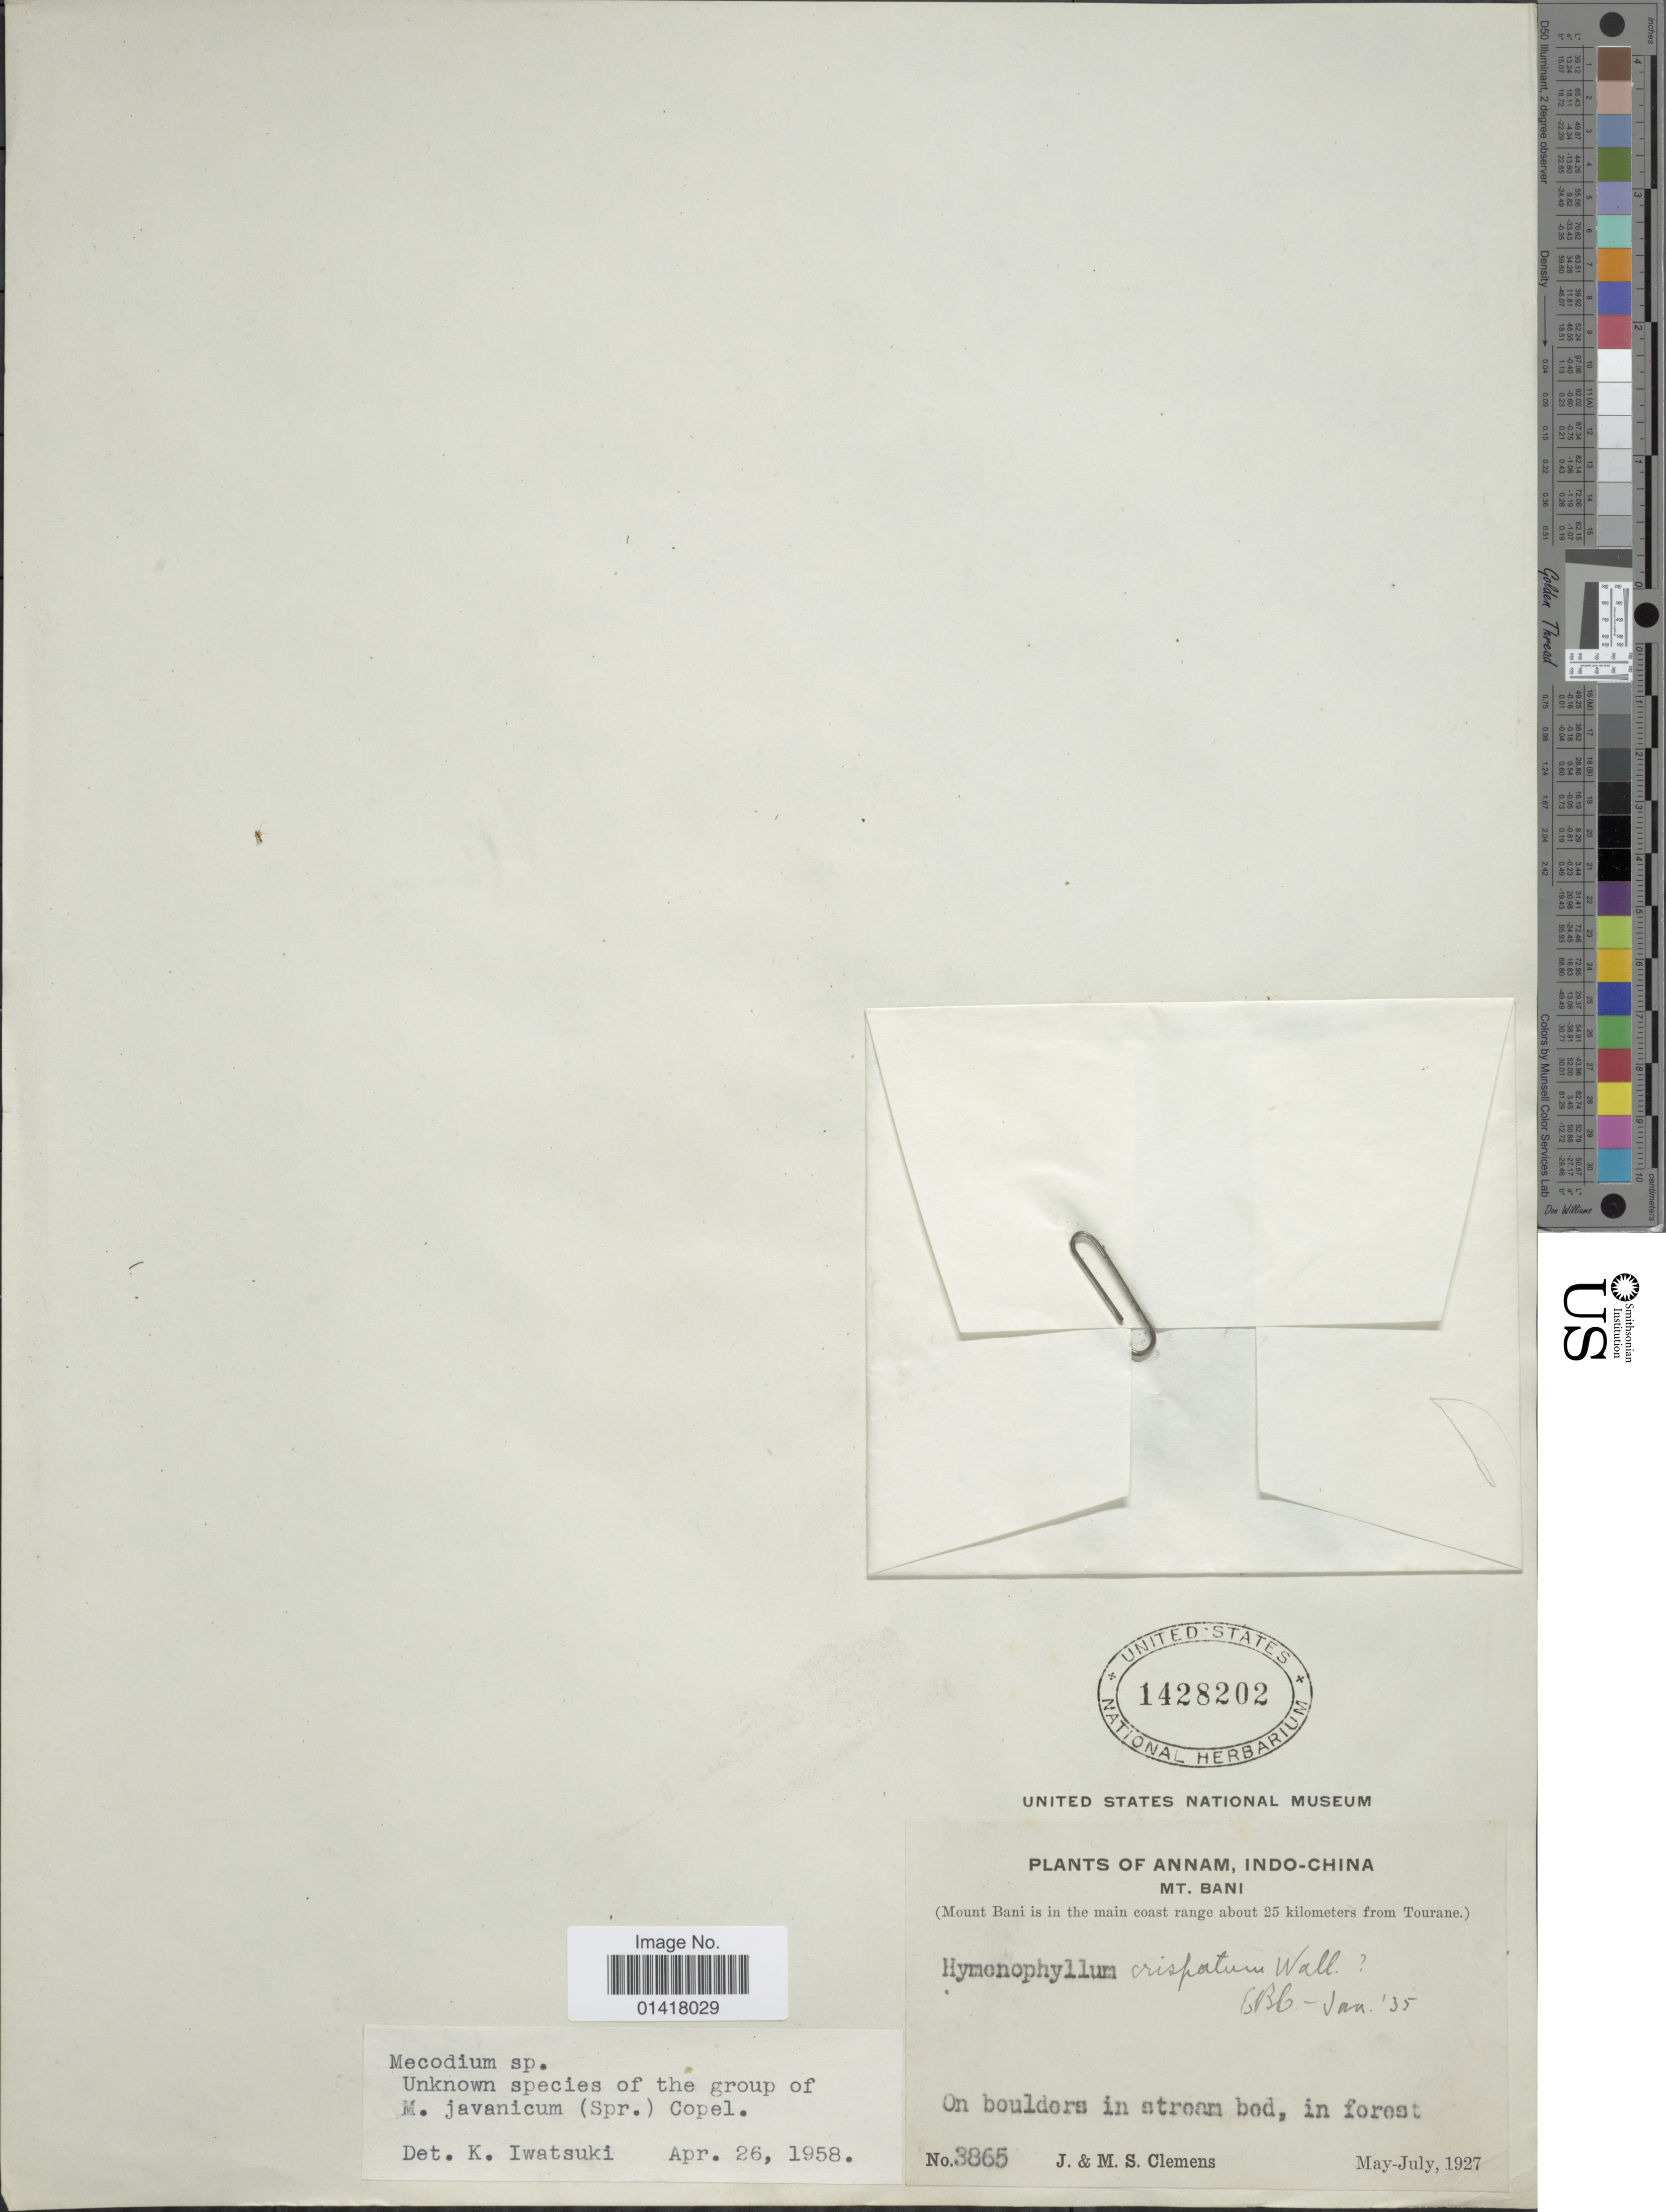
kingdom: Plantae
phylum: Tracheophyta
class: Polypodiopsida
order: Hymenophyllales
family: Hymenophyllaceae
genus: Hymenophyllum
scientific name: Hymenophyllum sp.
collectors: J. Clemens & M. S. Clemens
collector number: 3865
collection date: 1927-05/1927-07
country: Vietnam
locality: Annam, Indo-China, Mt. Bani. Moutn Bani is in the main coast range about 25 kilometers from Tourane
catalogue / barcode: US 1428202